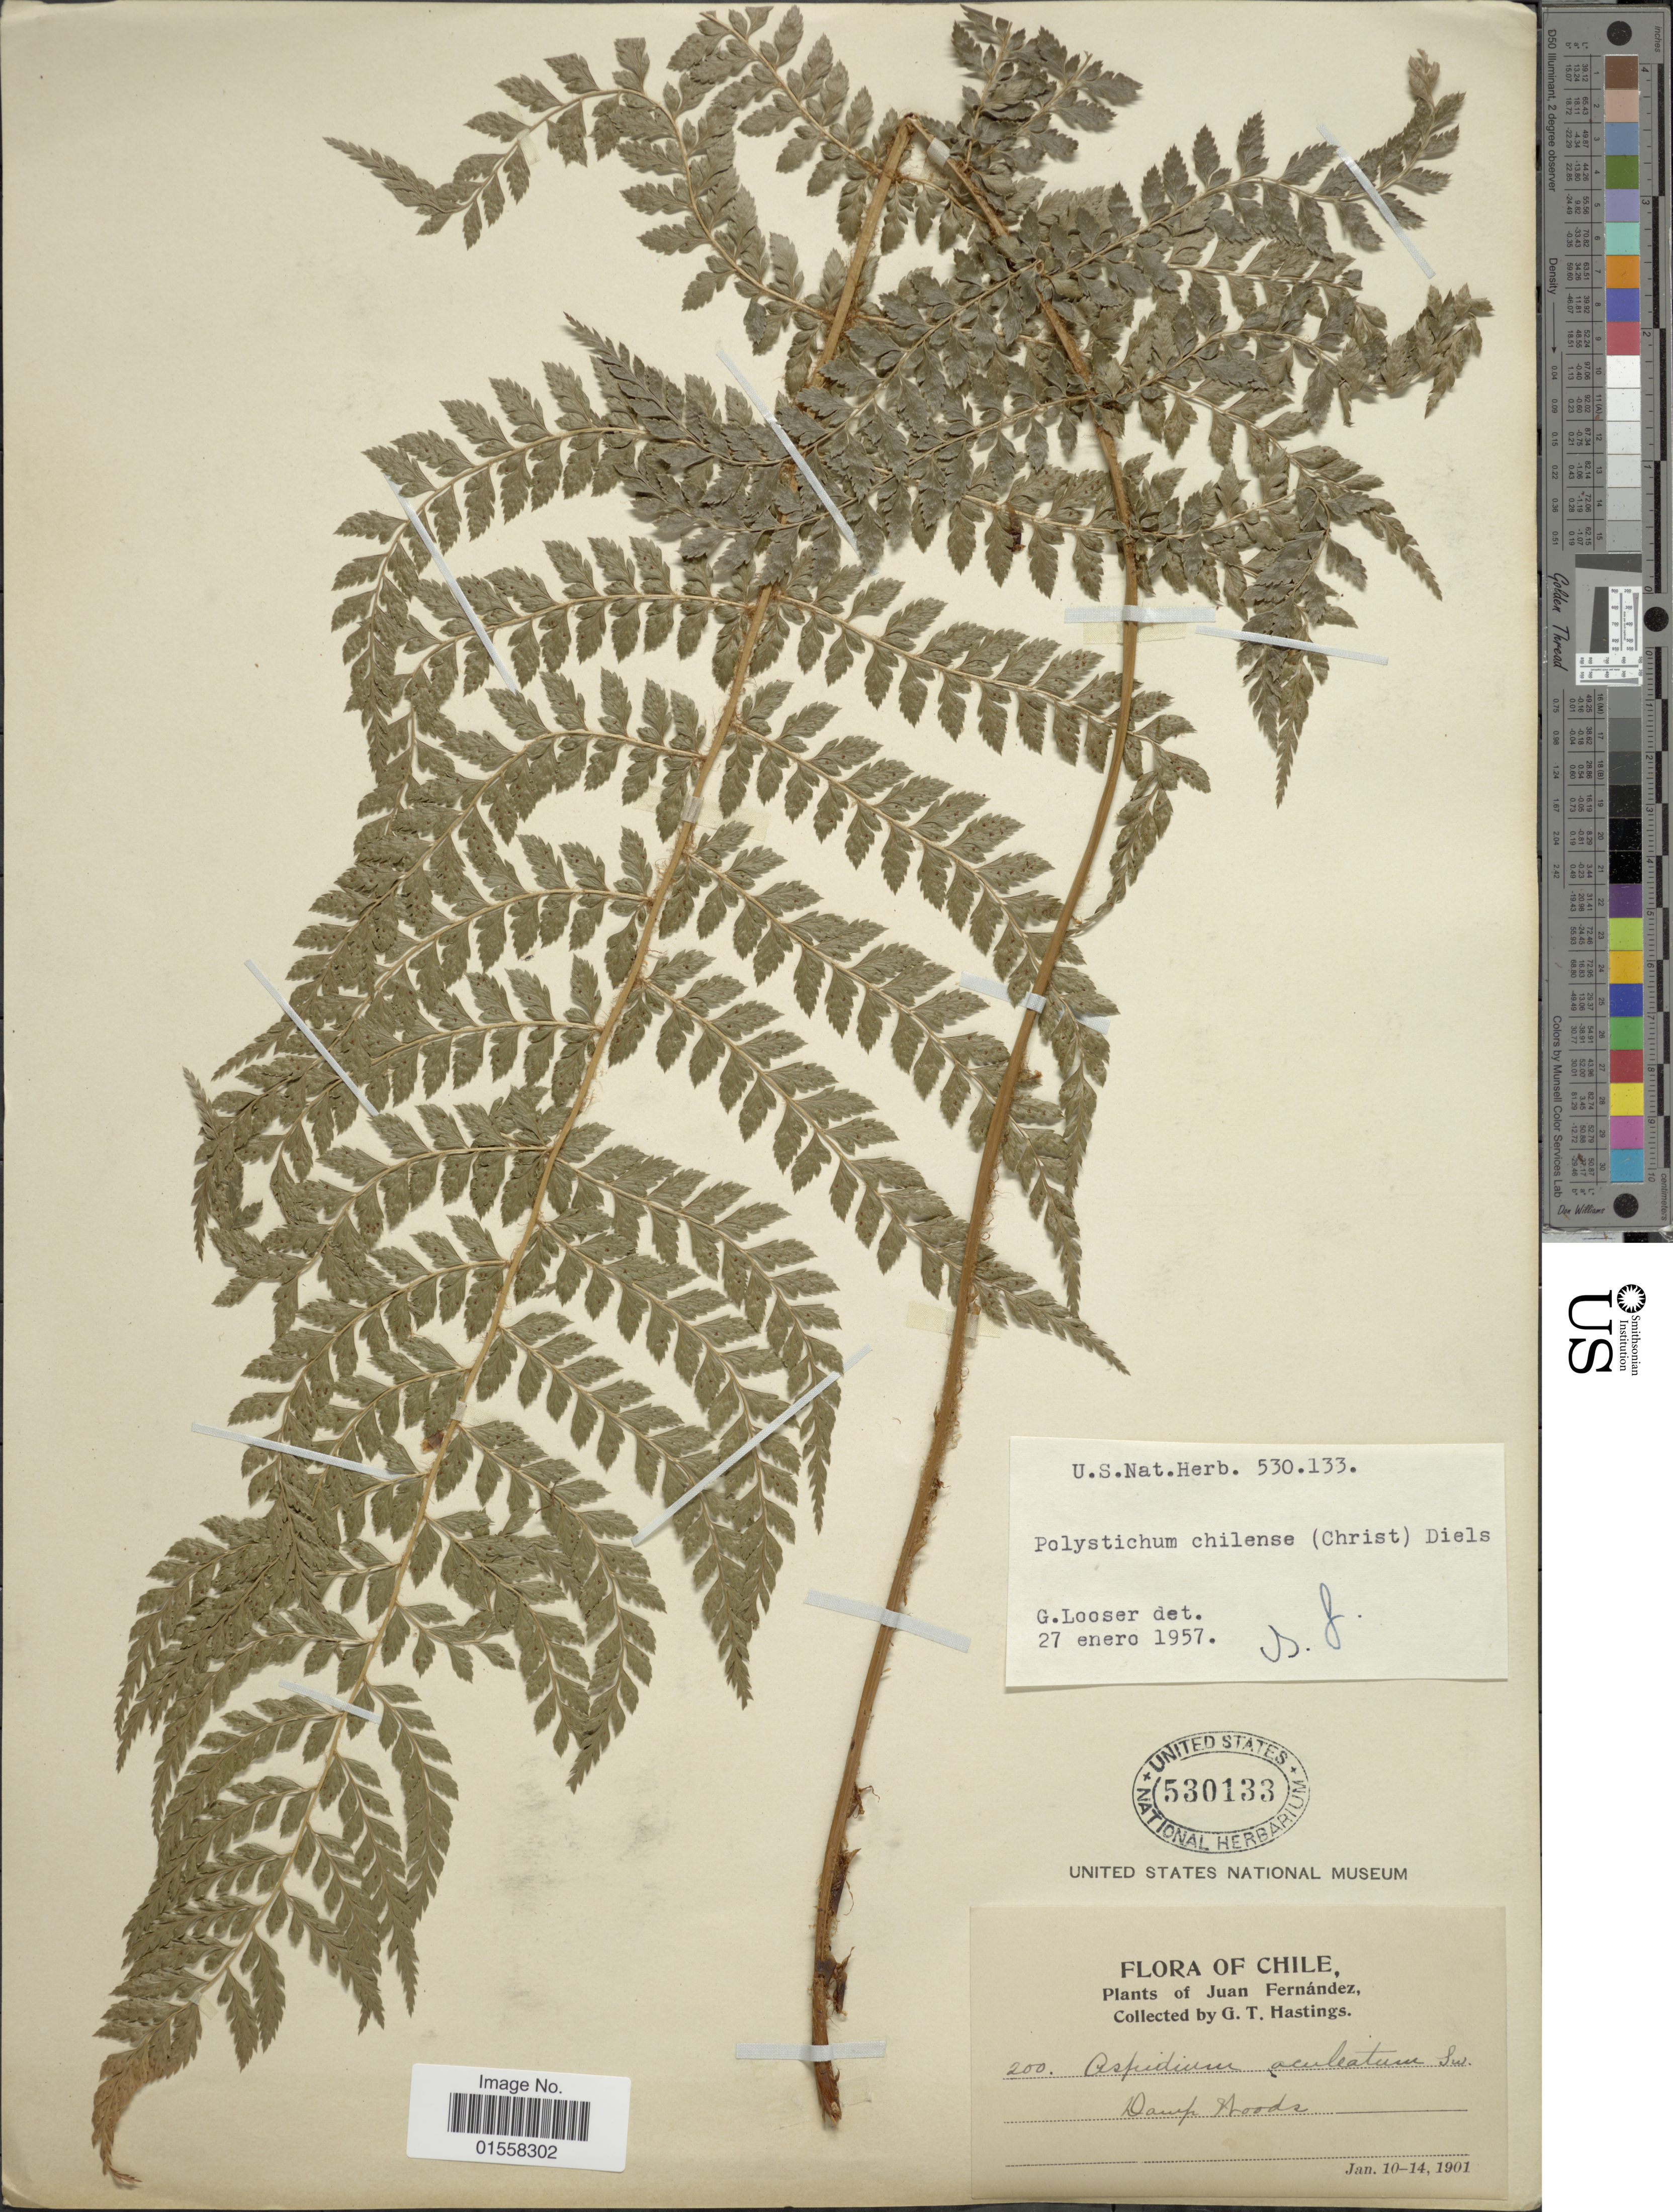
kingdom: Plantae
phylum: Tracheophyta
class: Polypodiopsida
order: Polypodiales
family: Dryopteridaceae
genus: Polystichum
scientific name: Polystichum chilense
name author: (Christ) Diels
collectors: G. Hastings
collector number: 200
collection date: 1901-01-10/1901-01-14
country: Chile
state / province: Valparaíso (V)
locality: Juan Fernandez.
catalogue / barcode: US 530133